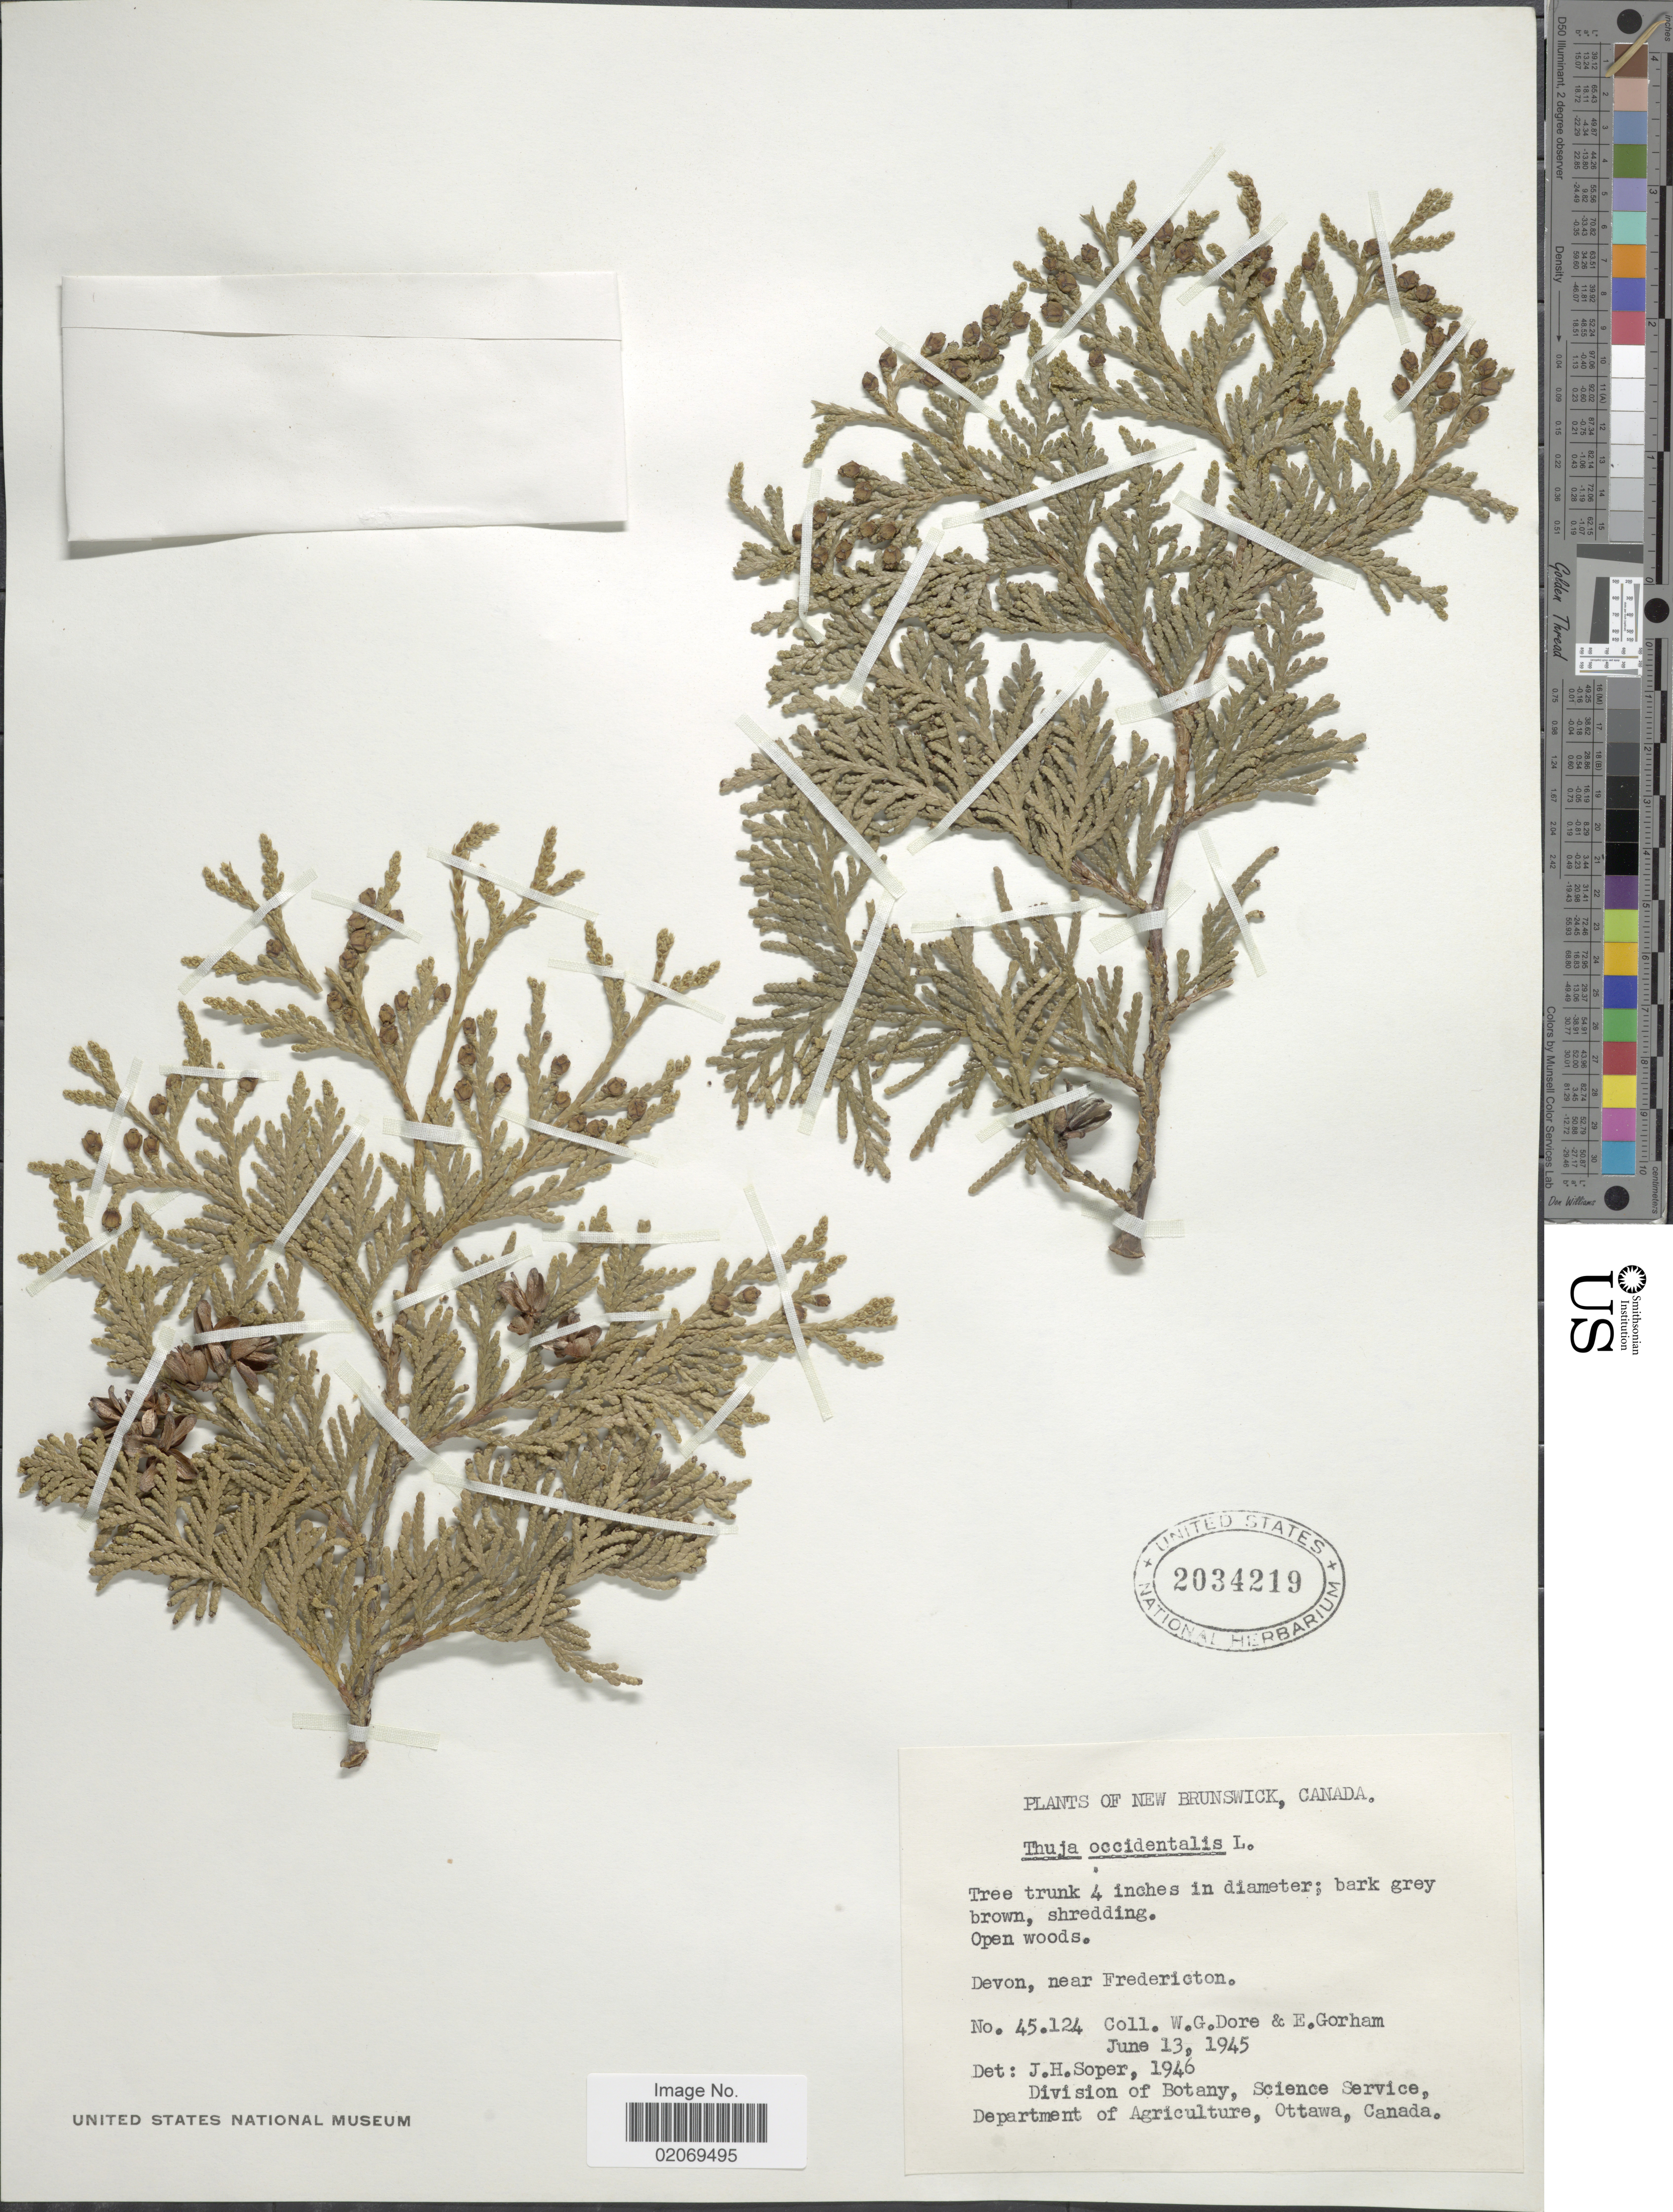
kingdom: Plantae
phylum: Tracheophyta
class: Pinopsida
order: Pinales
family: Cupressaceae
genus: Thuja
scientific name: Thuja occidentalis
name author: L.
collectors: W. Dore & E. Gorham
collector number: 45124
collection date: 1945-06-13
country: Canada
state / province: New Brunswick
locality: Open woods, Devon, near Fredericton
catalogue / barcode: US 2034219